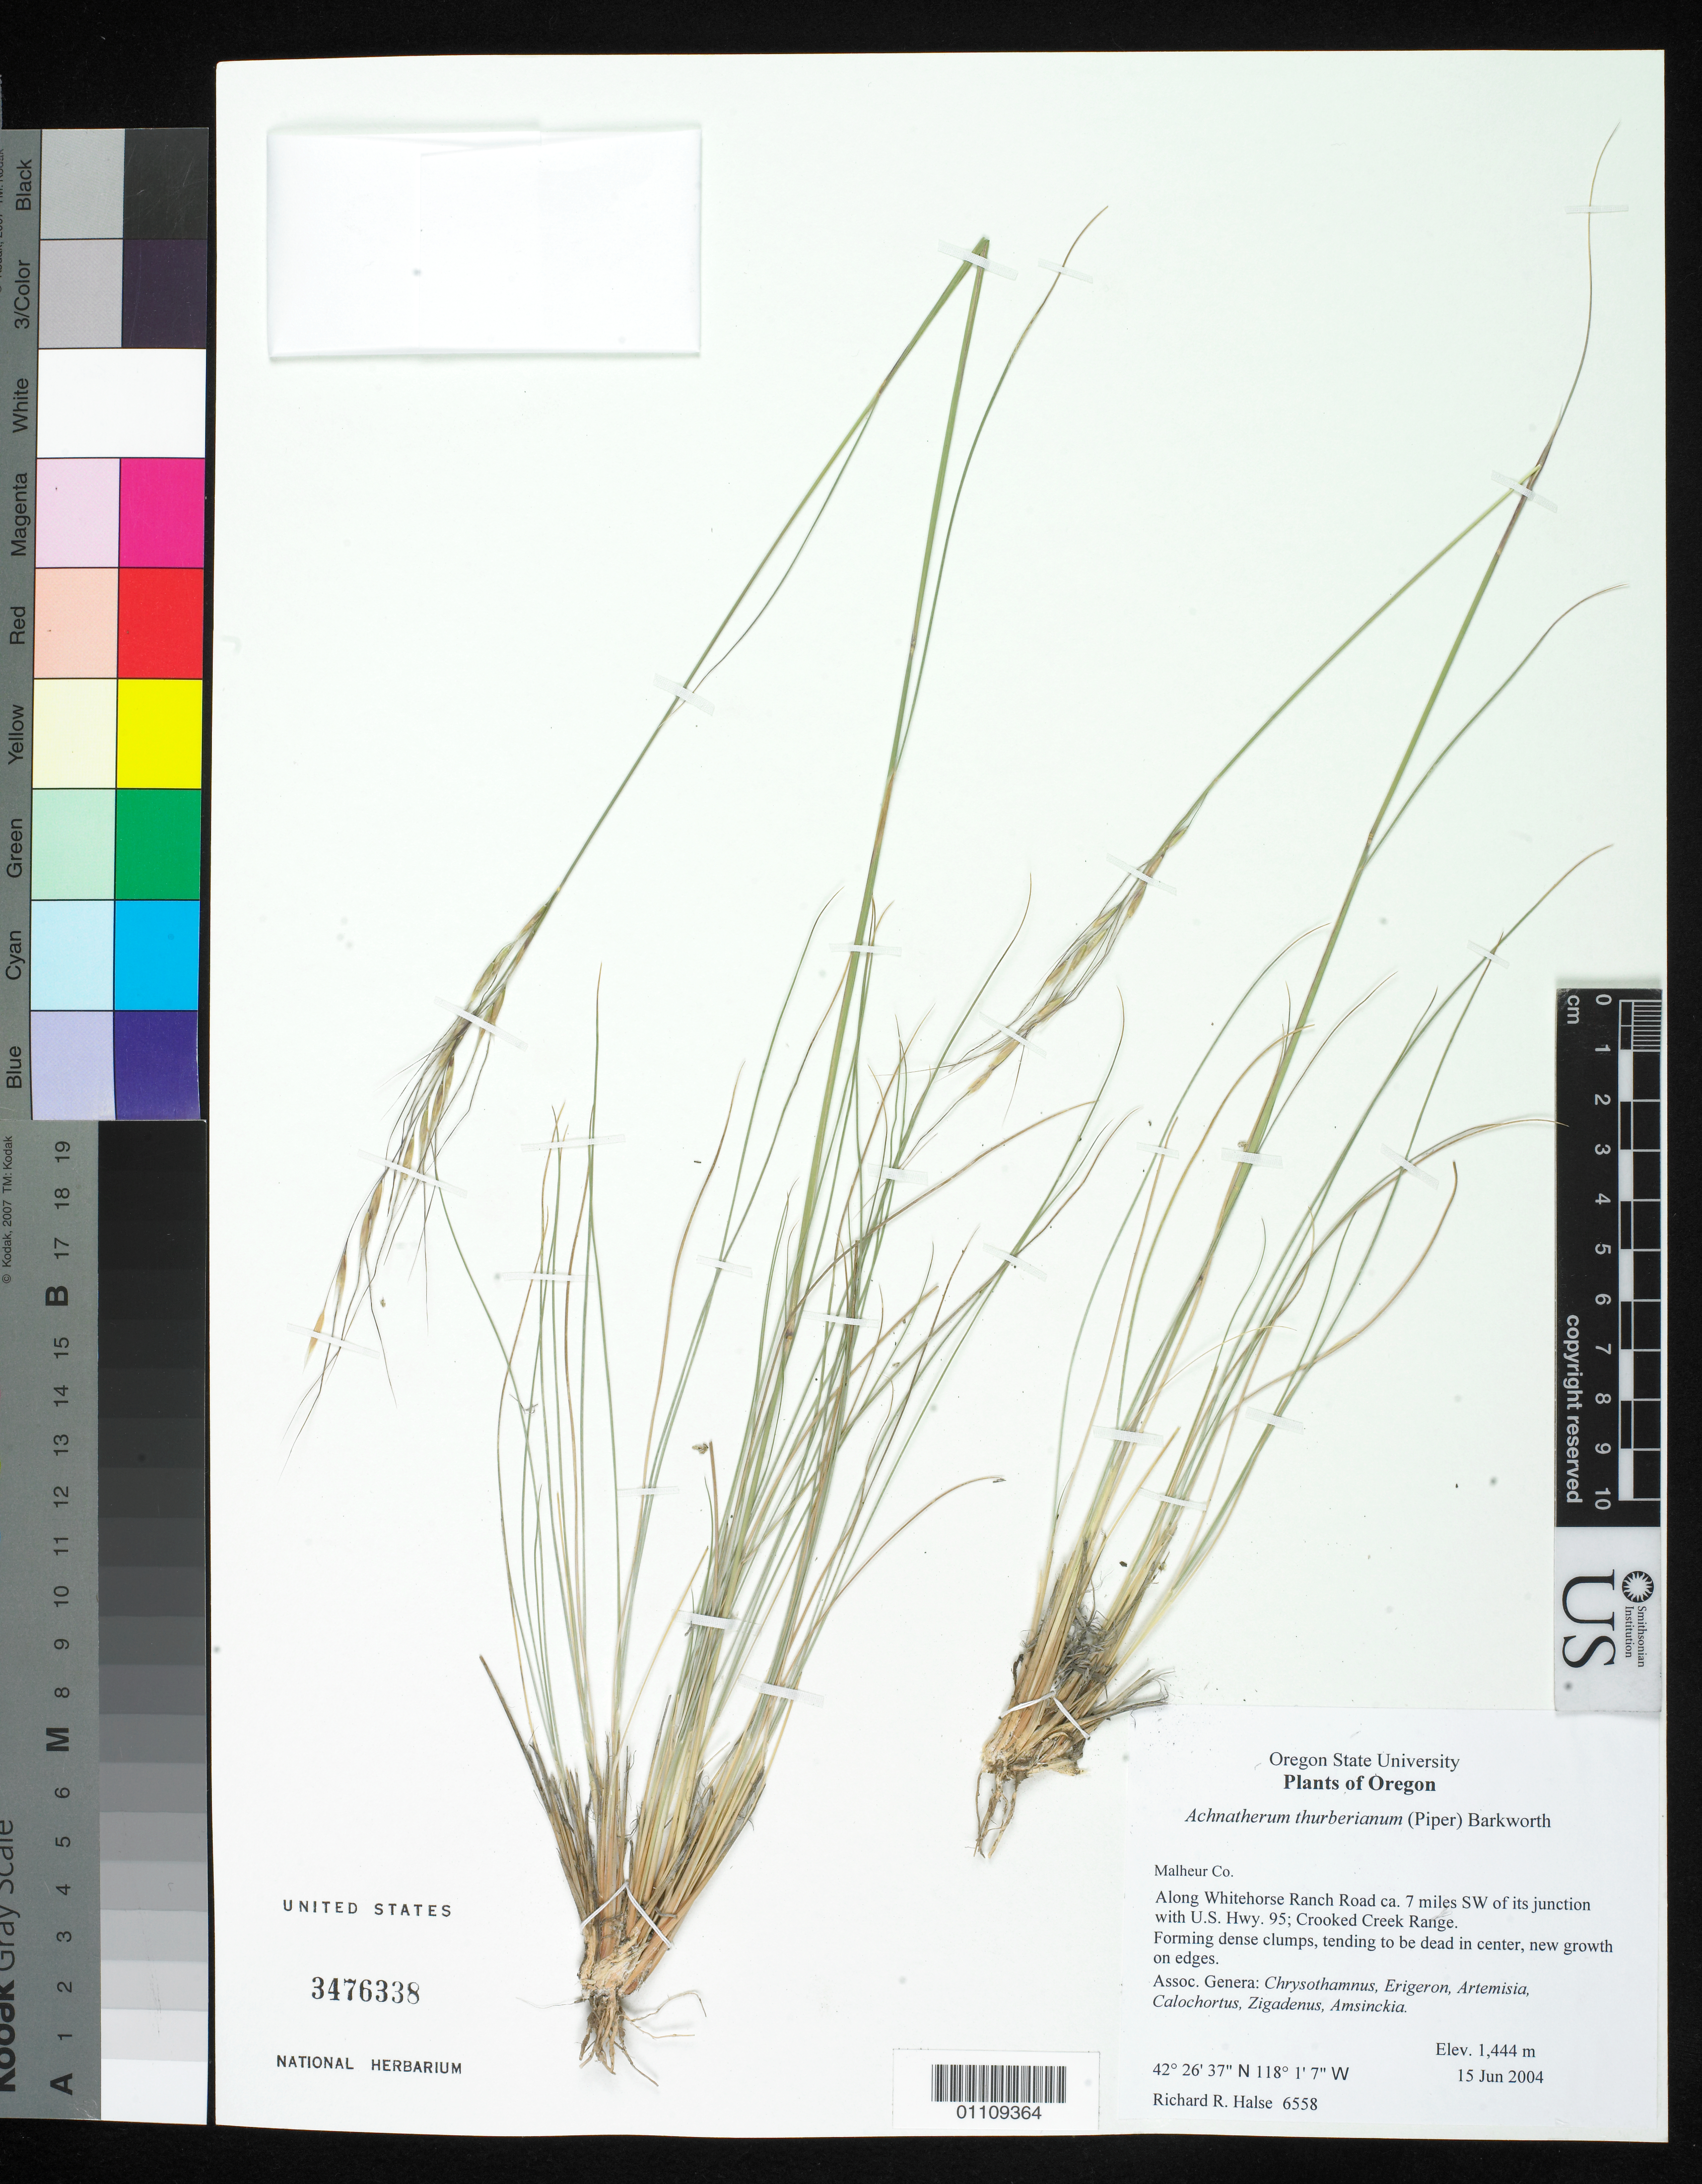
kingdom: Plantae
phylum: Tracheophyta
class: Liliopsida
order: Poales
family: Poaceae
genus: Eriocoma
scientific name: Eriocoma thurberiana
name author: (Piper) Romasch.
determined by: Poaceae Reorganization Project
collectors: R. Halse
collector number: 6558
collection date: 2004-06-15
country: United States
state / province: Oregon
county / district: Malheur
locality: Along Whitehorse Ranch Road ca. 7 mi. SW. of its junction with U.S. Hwy 95., Crooked Creek Range.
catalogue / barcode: US 3476338